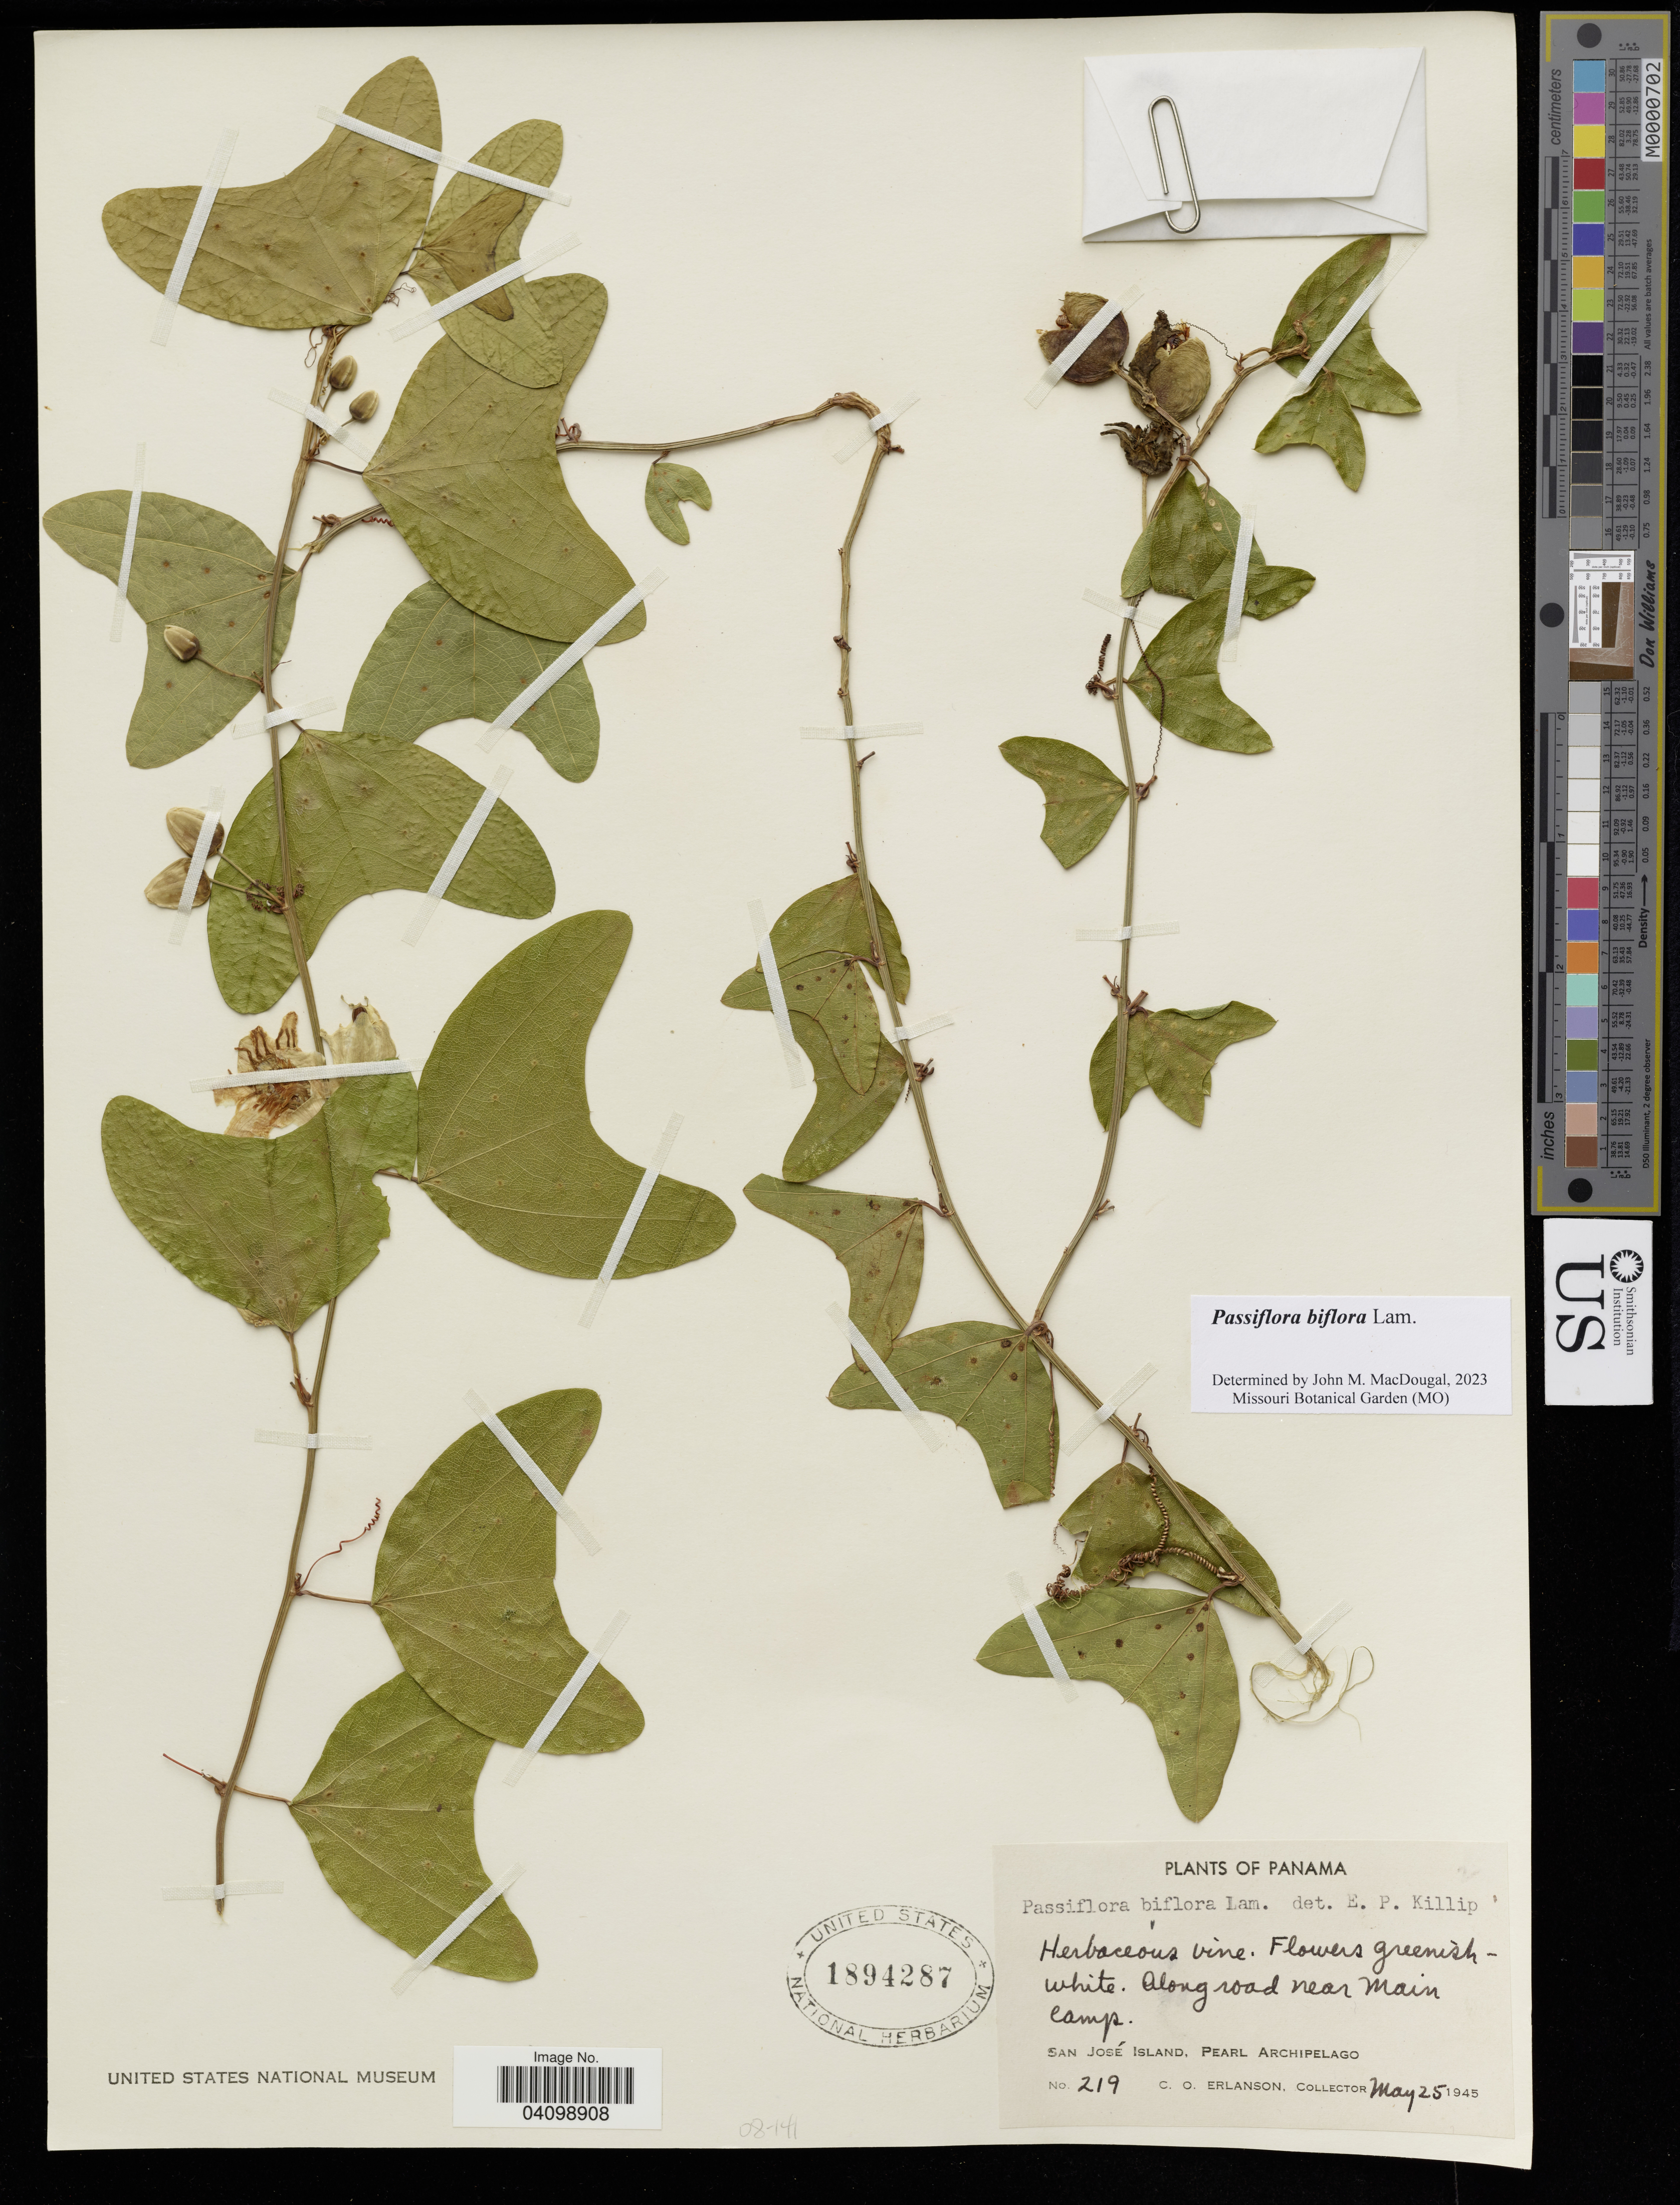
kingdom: Plantae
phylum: Tracheophyta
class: Magnoliopsida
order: Malpighiales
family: Passifloraceae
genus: Passiflora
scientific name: Passiflora biflora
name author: Lam.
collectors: C. O. Erlanson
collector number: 219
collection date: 1945-05-25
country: Panama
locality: San José Island, Pearl Archipelago. Along road near Main Camp.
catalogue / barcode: US 1894287